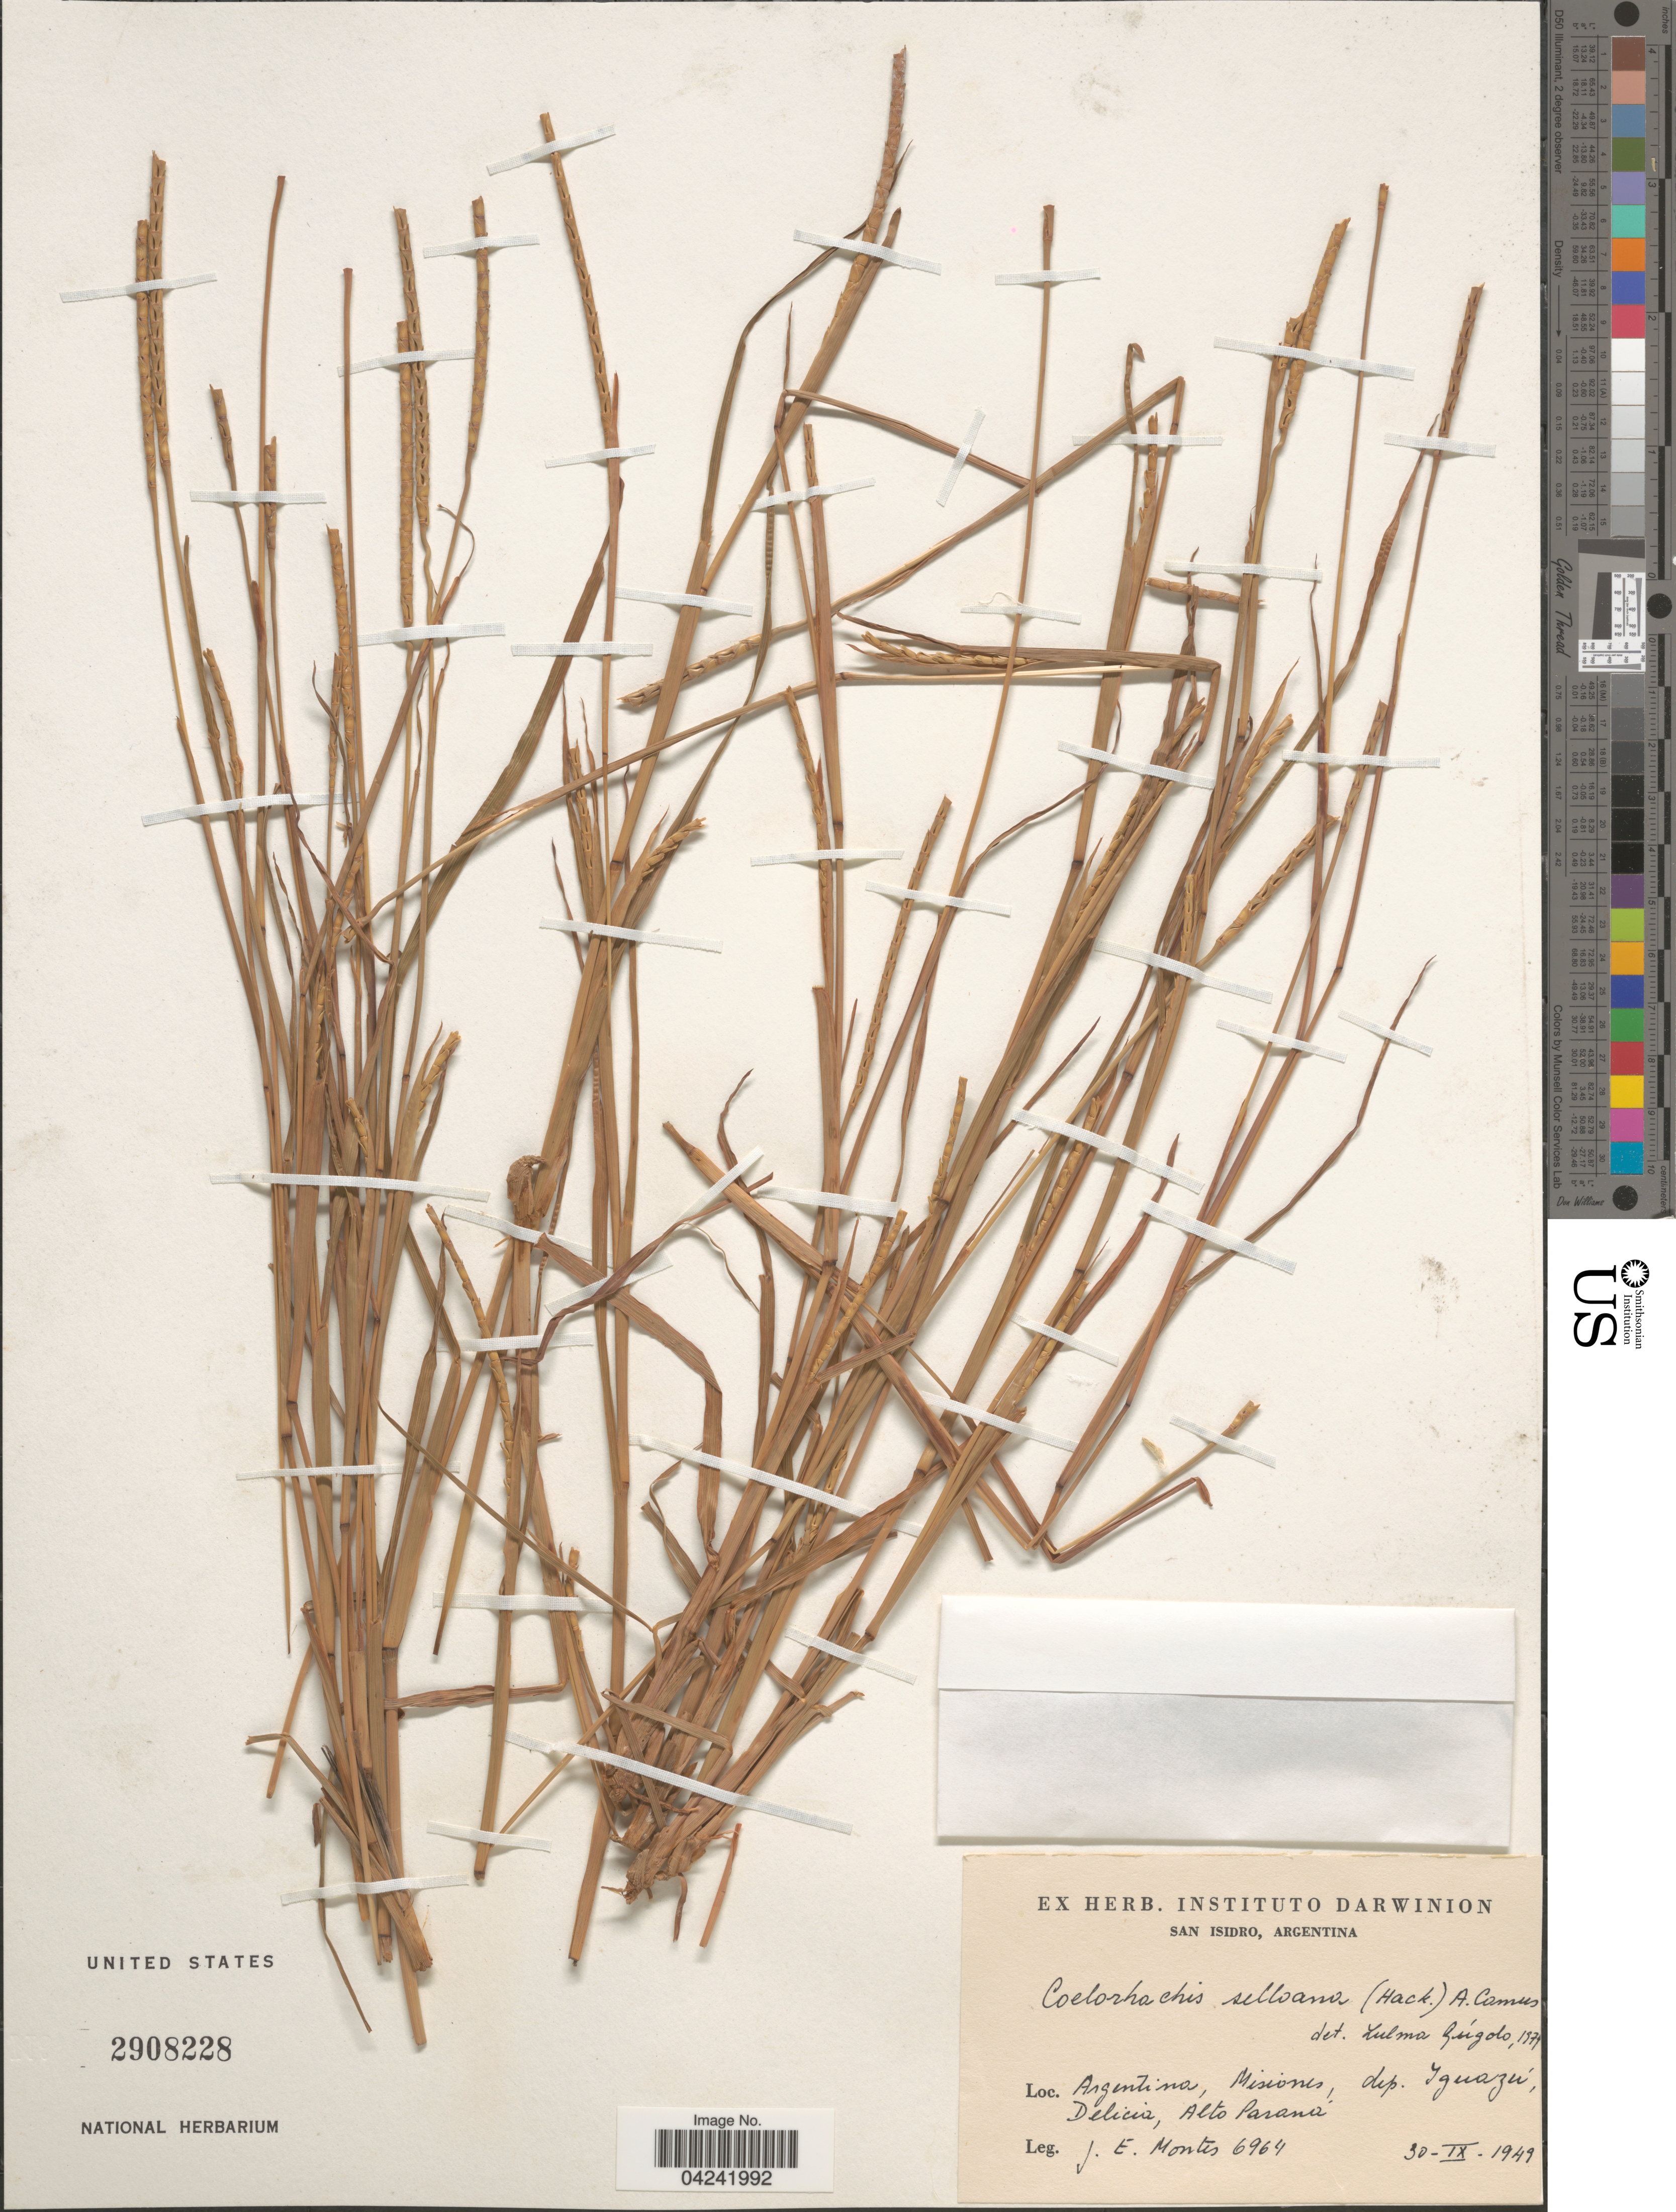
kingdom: Plantae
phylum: Tracheophyta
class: Liliopsida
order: Poales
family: Poaceae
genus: Mnesithea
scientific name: Mnesithea selloana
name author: (Hack.) de Koning & Sosef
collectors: J. E. Montes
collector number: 6964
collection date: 1949-09-30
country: Argentina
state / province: Misiones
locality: Dep. Iguazú, Delicia, Alto Parana.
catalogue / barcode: US 2908228